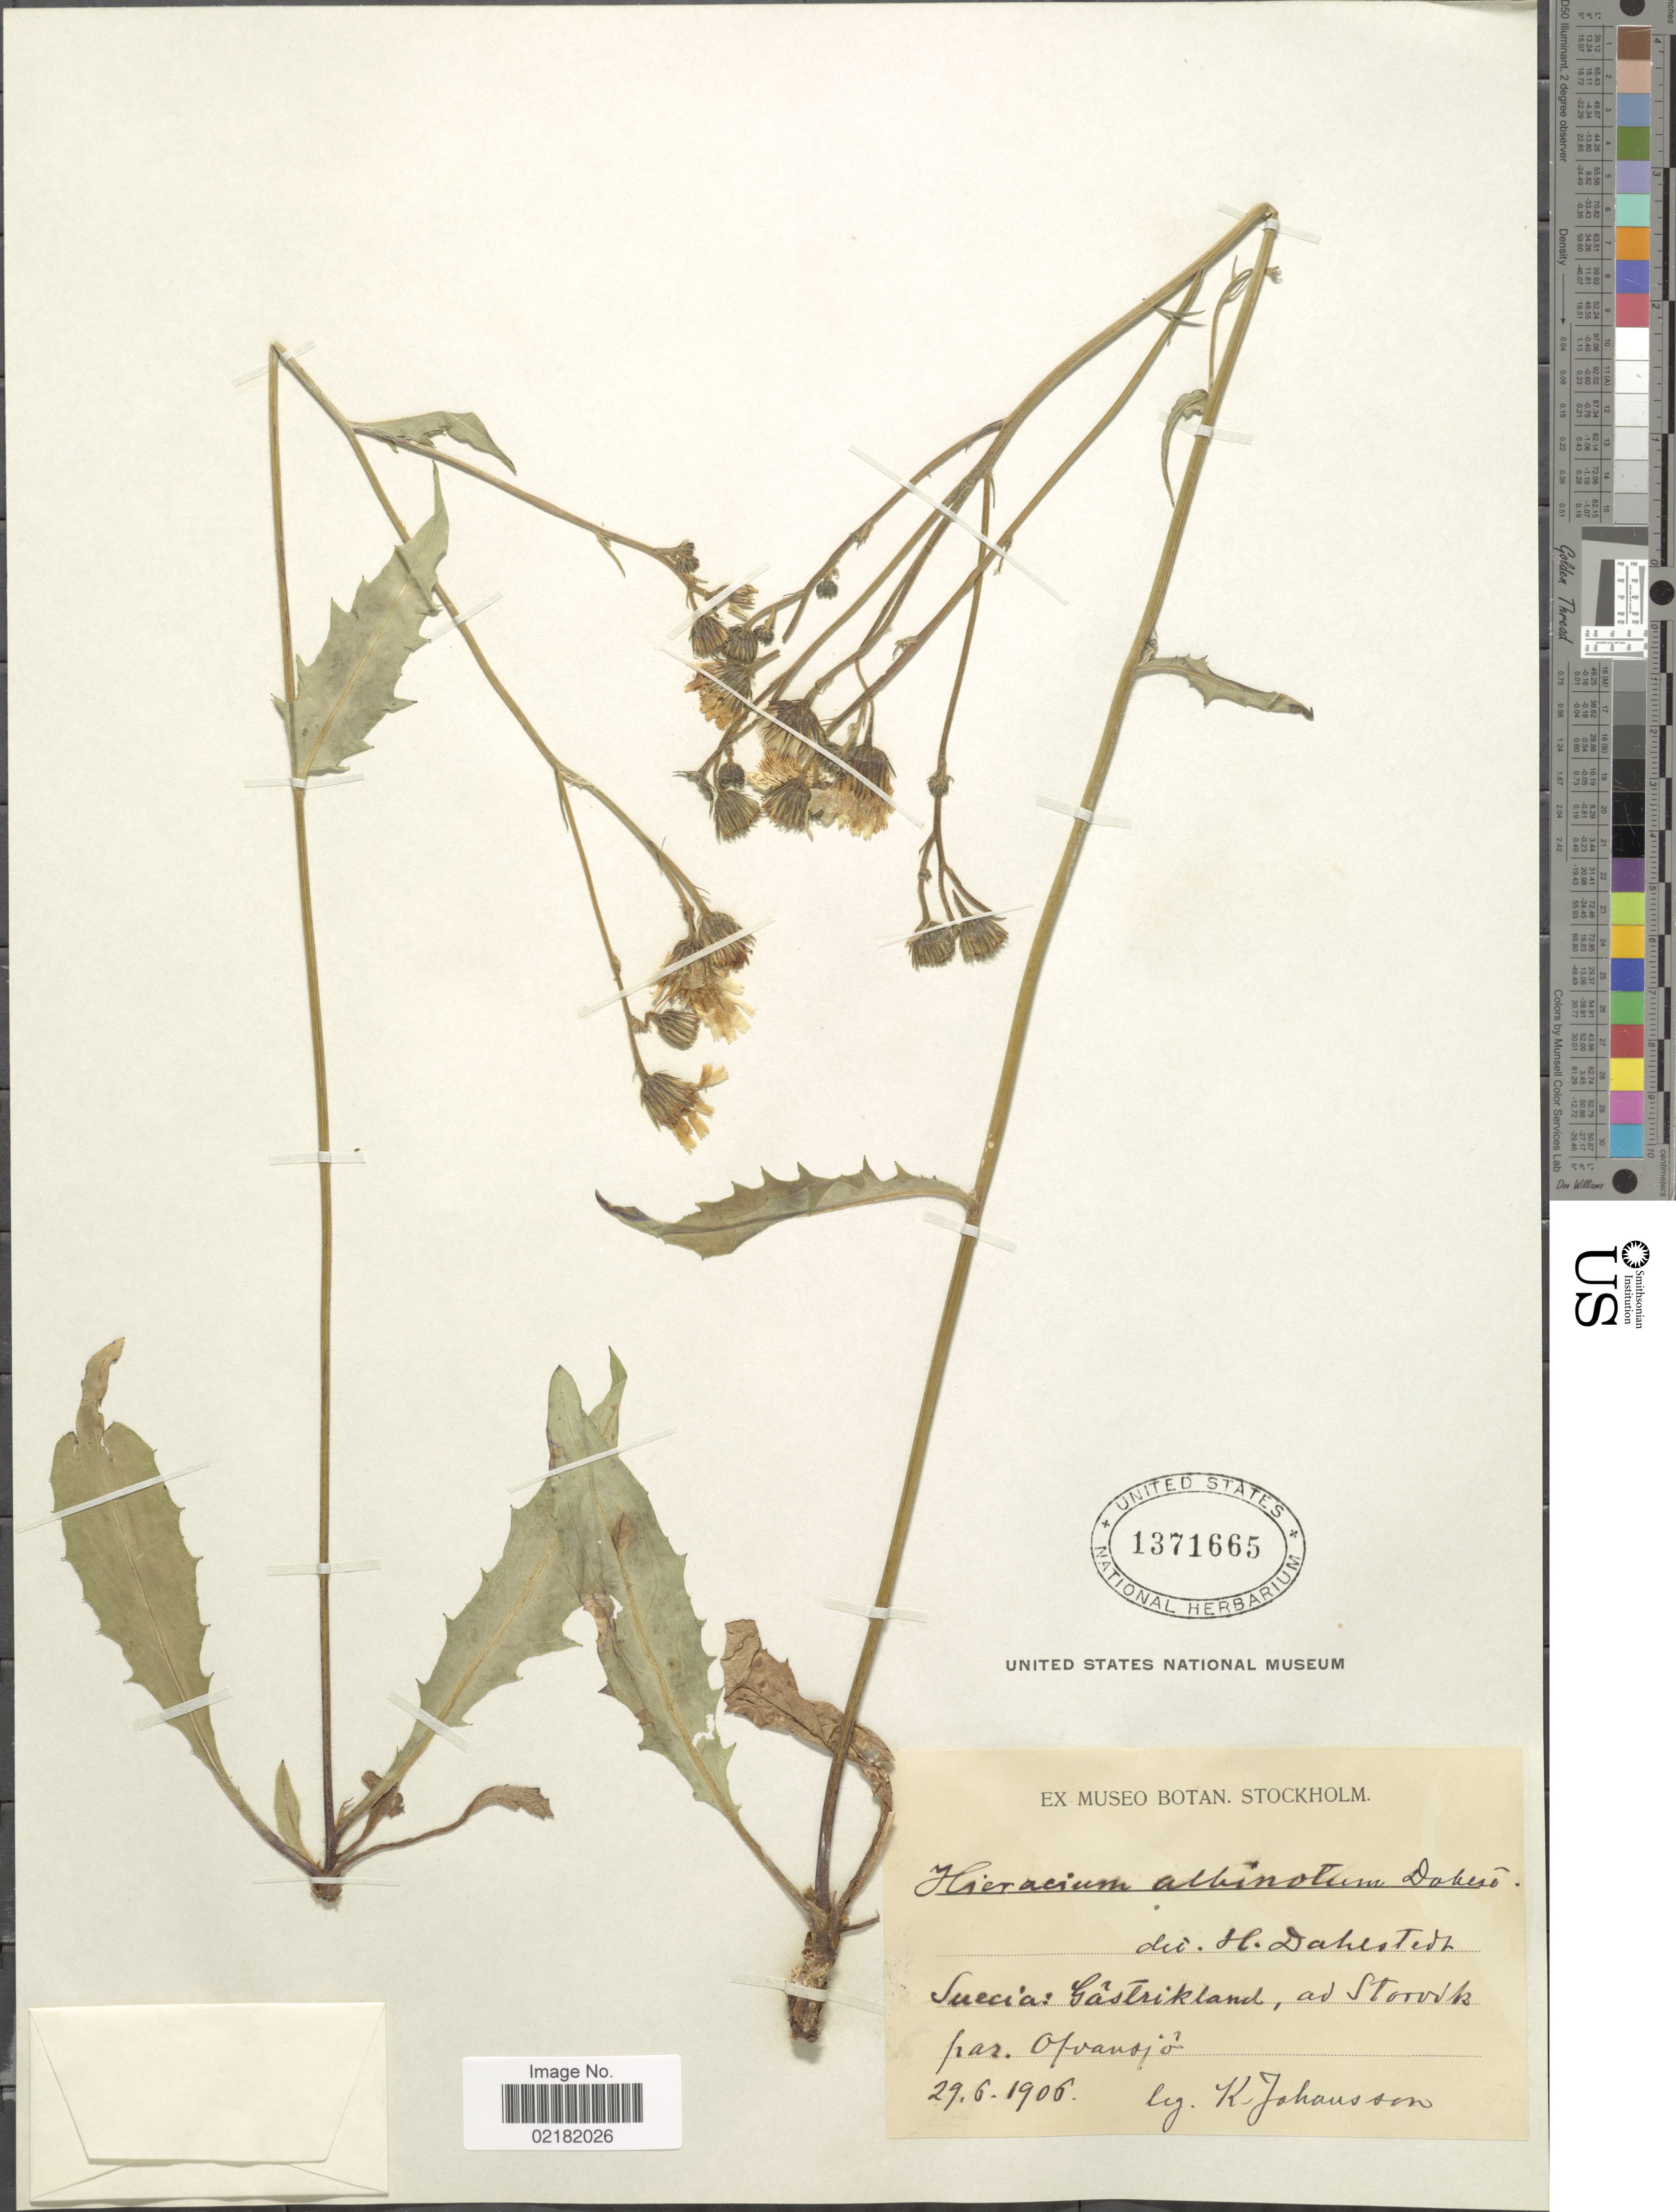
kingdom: Plantae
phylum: Tracheophyta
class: Magnoliopsida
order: Asterales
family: Asteraceae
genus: Hieracium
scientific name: Hieracium albinotum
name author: Dahlst. ex Johanss.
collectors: K. Johansson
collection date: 1906-06-29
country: Sweden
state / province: Gavleborg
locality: Suecia: Gästrikland, ad Storvik par. Ofvansjö.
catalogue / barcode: US 1371665